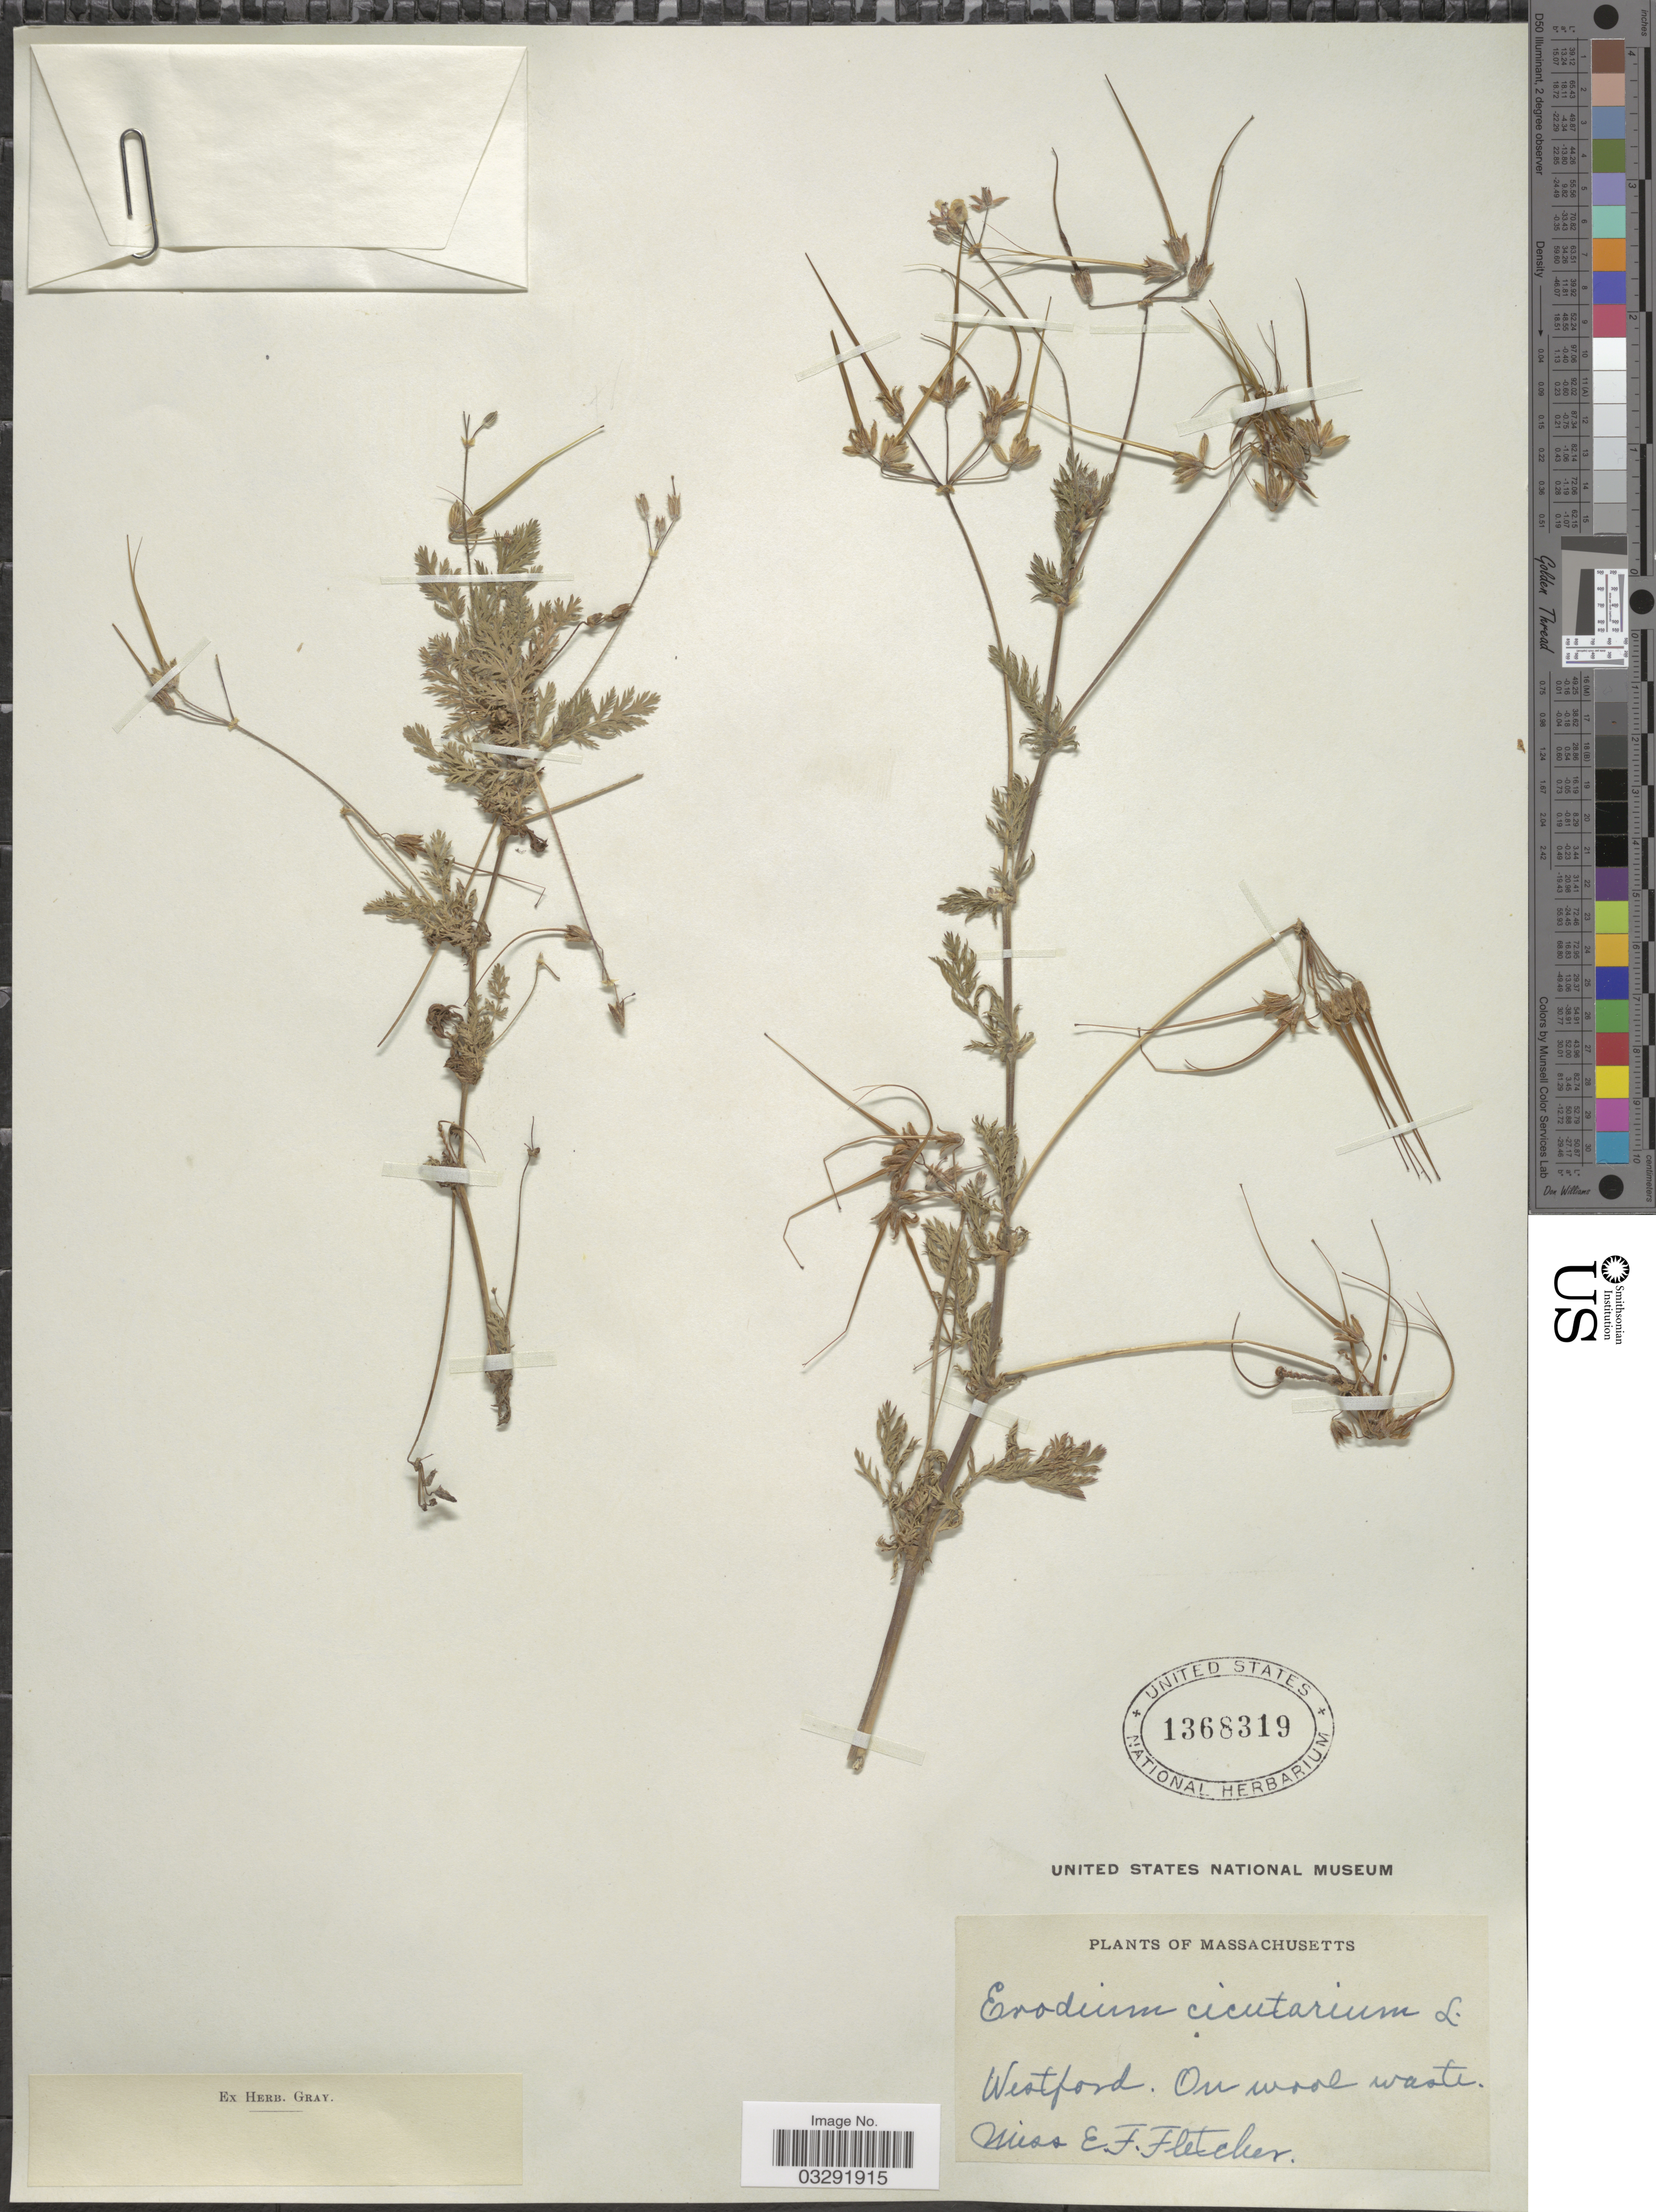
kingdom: Plantae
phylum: Tracheophyta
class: Magnoliopsida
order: Geraniales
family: Geraniaceae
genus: Erodium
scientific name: Erodium cicutarium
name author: (L.) L'Hér.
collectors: E. Fletcher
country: United States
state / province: Massachusetts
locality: Westford.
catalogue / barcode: US 1368319